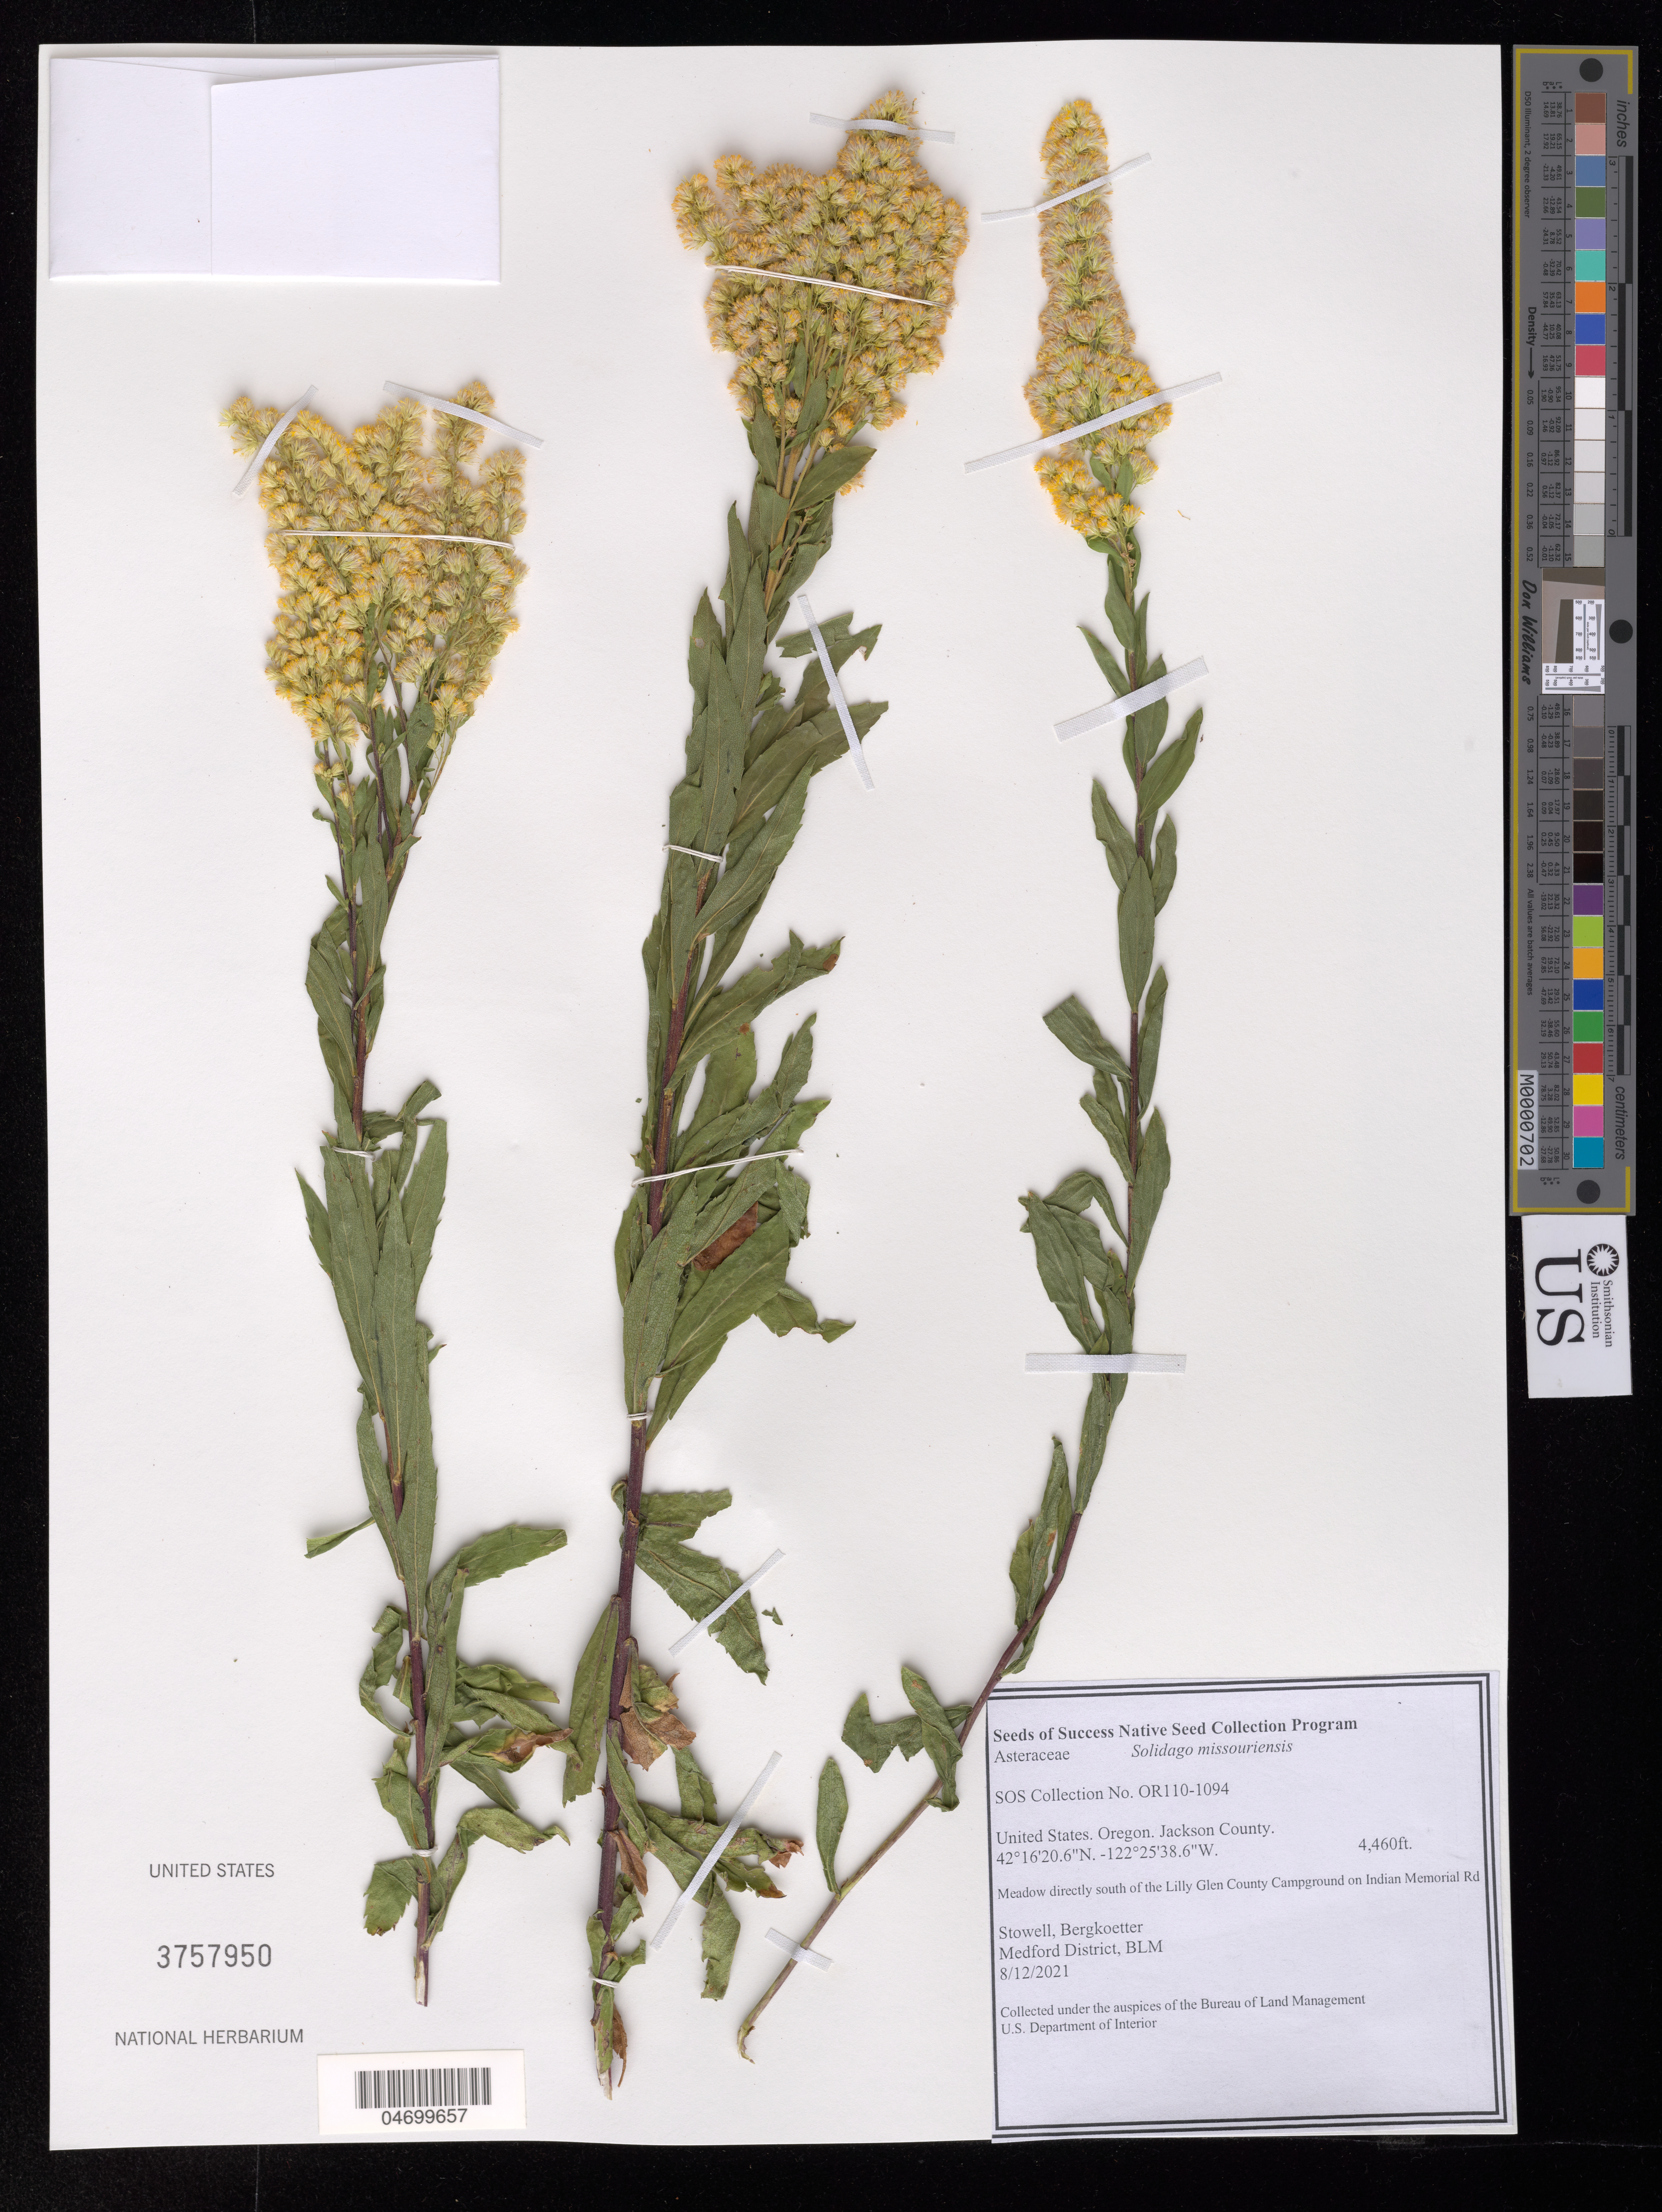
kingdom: Plantae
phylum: Tracheophyta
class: Magnoliopsida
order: Asterales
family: Asteraceae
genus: Solidago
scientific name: Solidago missouriensis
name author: Nutt.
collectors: -. Stowell & -. Bergkoetter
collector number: OR110-1094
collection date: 2021-08-12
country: United States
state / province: Oregon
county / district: Jackson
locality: Meadow directly S of the Lilly Glen County Campground on Indian Memorial Rd.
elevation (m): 1359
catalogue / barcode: US 3757950